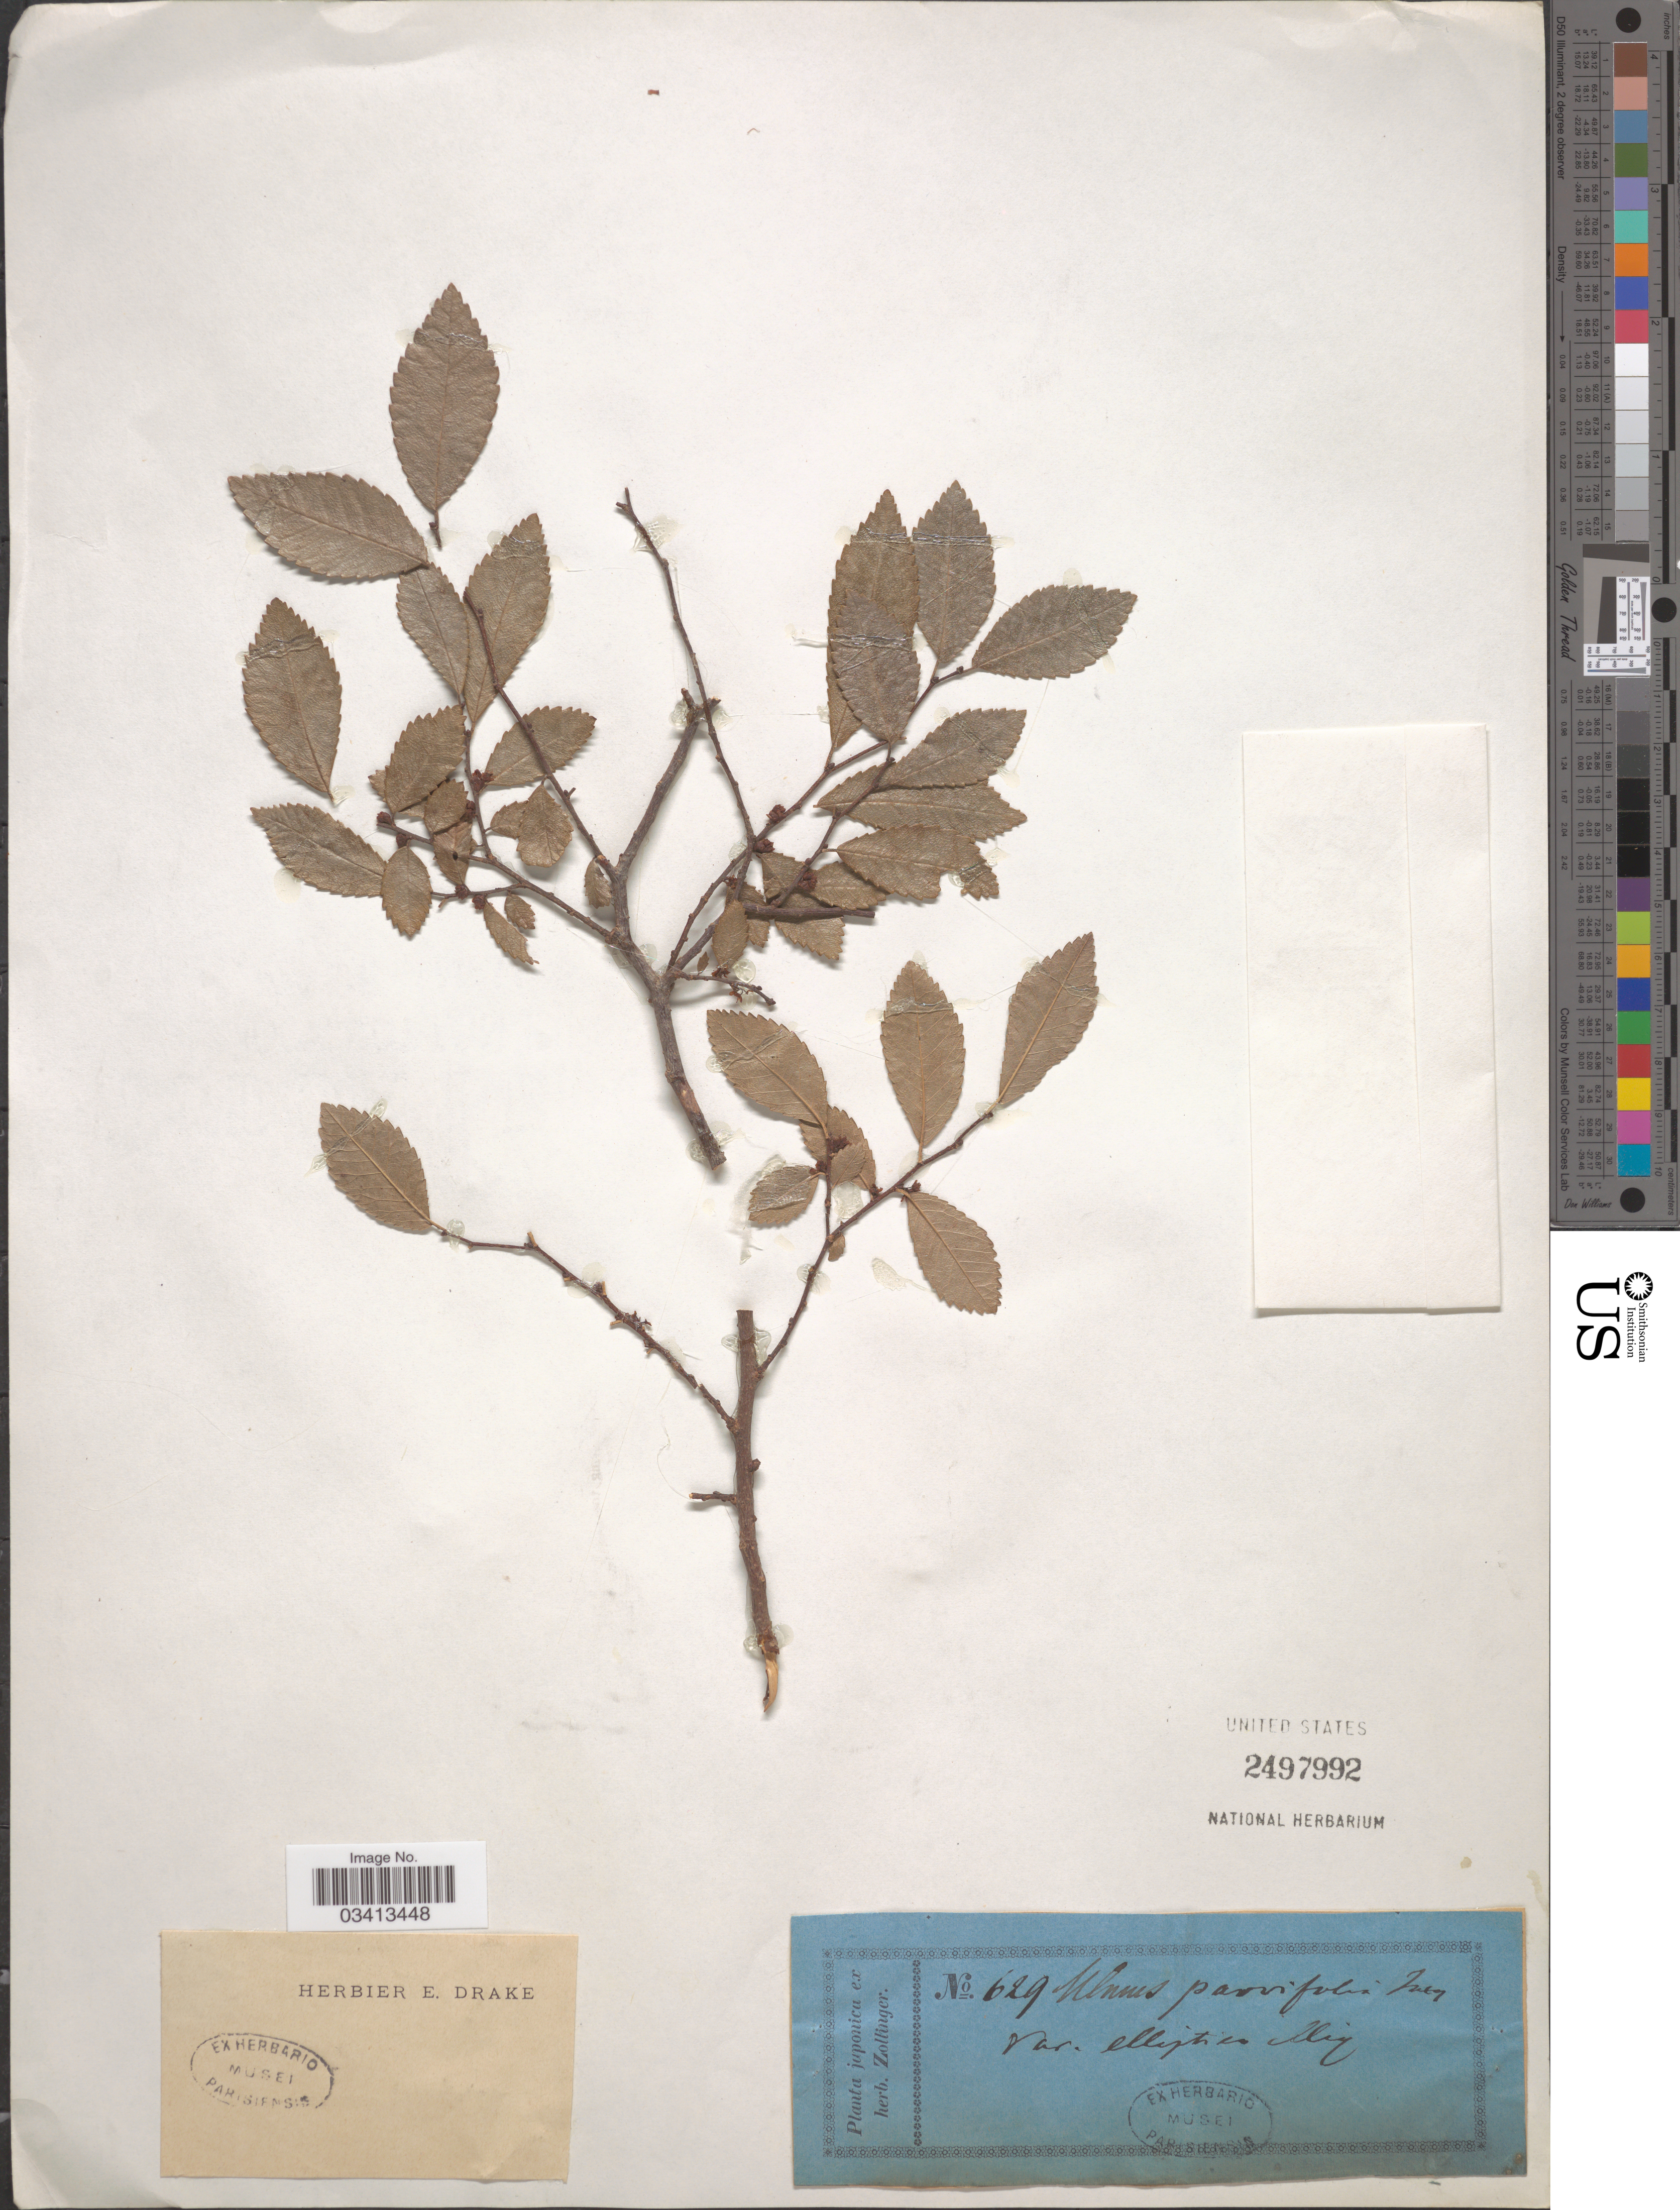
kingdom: Plantae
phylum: Tracheophyta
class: Magnoliopsida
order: Rosales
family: Ulmaceae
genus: Ulmus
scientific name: Ulmus parvifolia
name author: Jacq.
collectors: ex herb. Zollinger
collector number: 629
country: Japan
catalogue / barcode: US 2497992